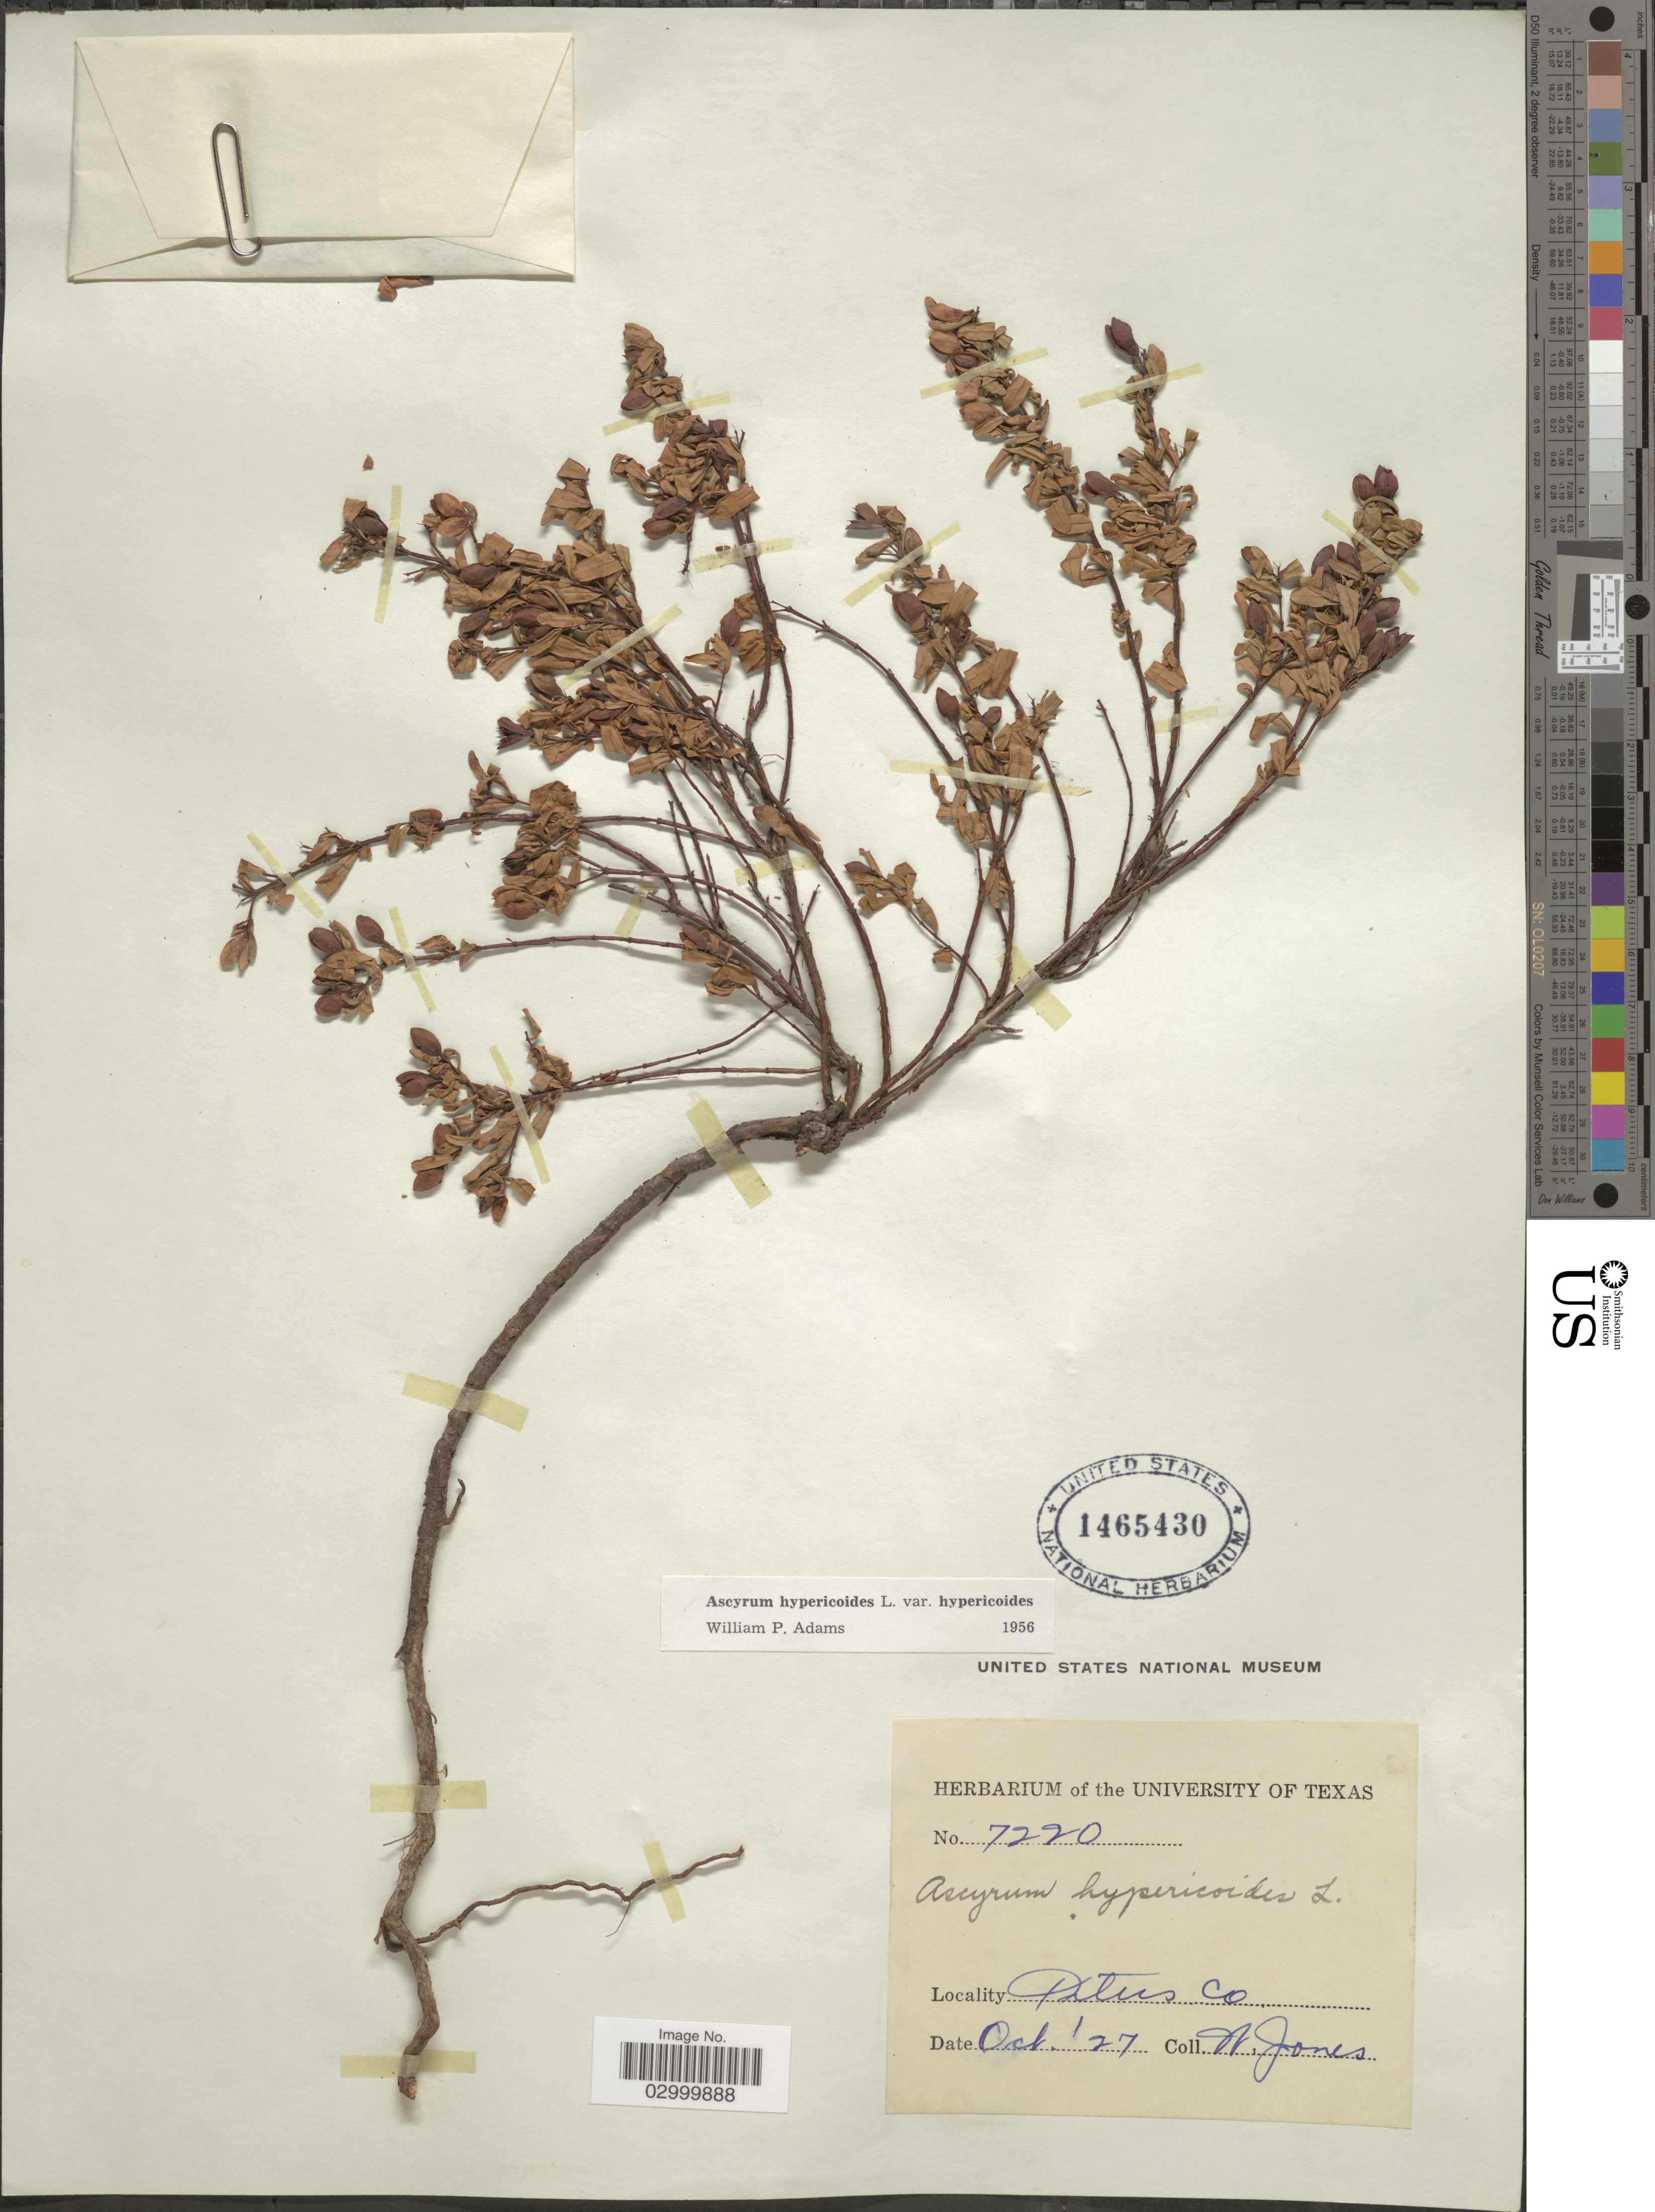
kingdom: Plantae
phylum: Tracheophyta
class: Magnoliopsida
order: Malpighiales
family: Hypericaceae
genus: Hypericum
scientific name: Hypericum hypericoides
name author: (L.) Crantz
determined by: Strong, Mark T., (BOT), Smithsonian Institution - National Museum of Natural History (UNITED STATES)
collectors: W. Jones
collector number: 7220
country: United States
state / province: Texas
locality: Patus Co.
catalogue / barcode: US 1465430